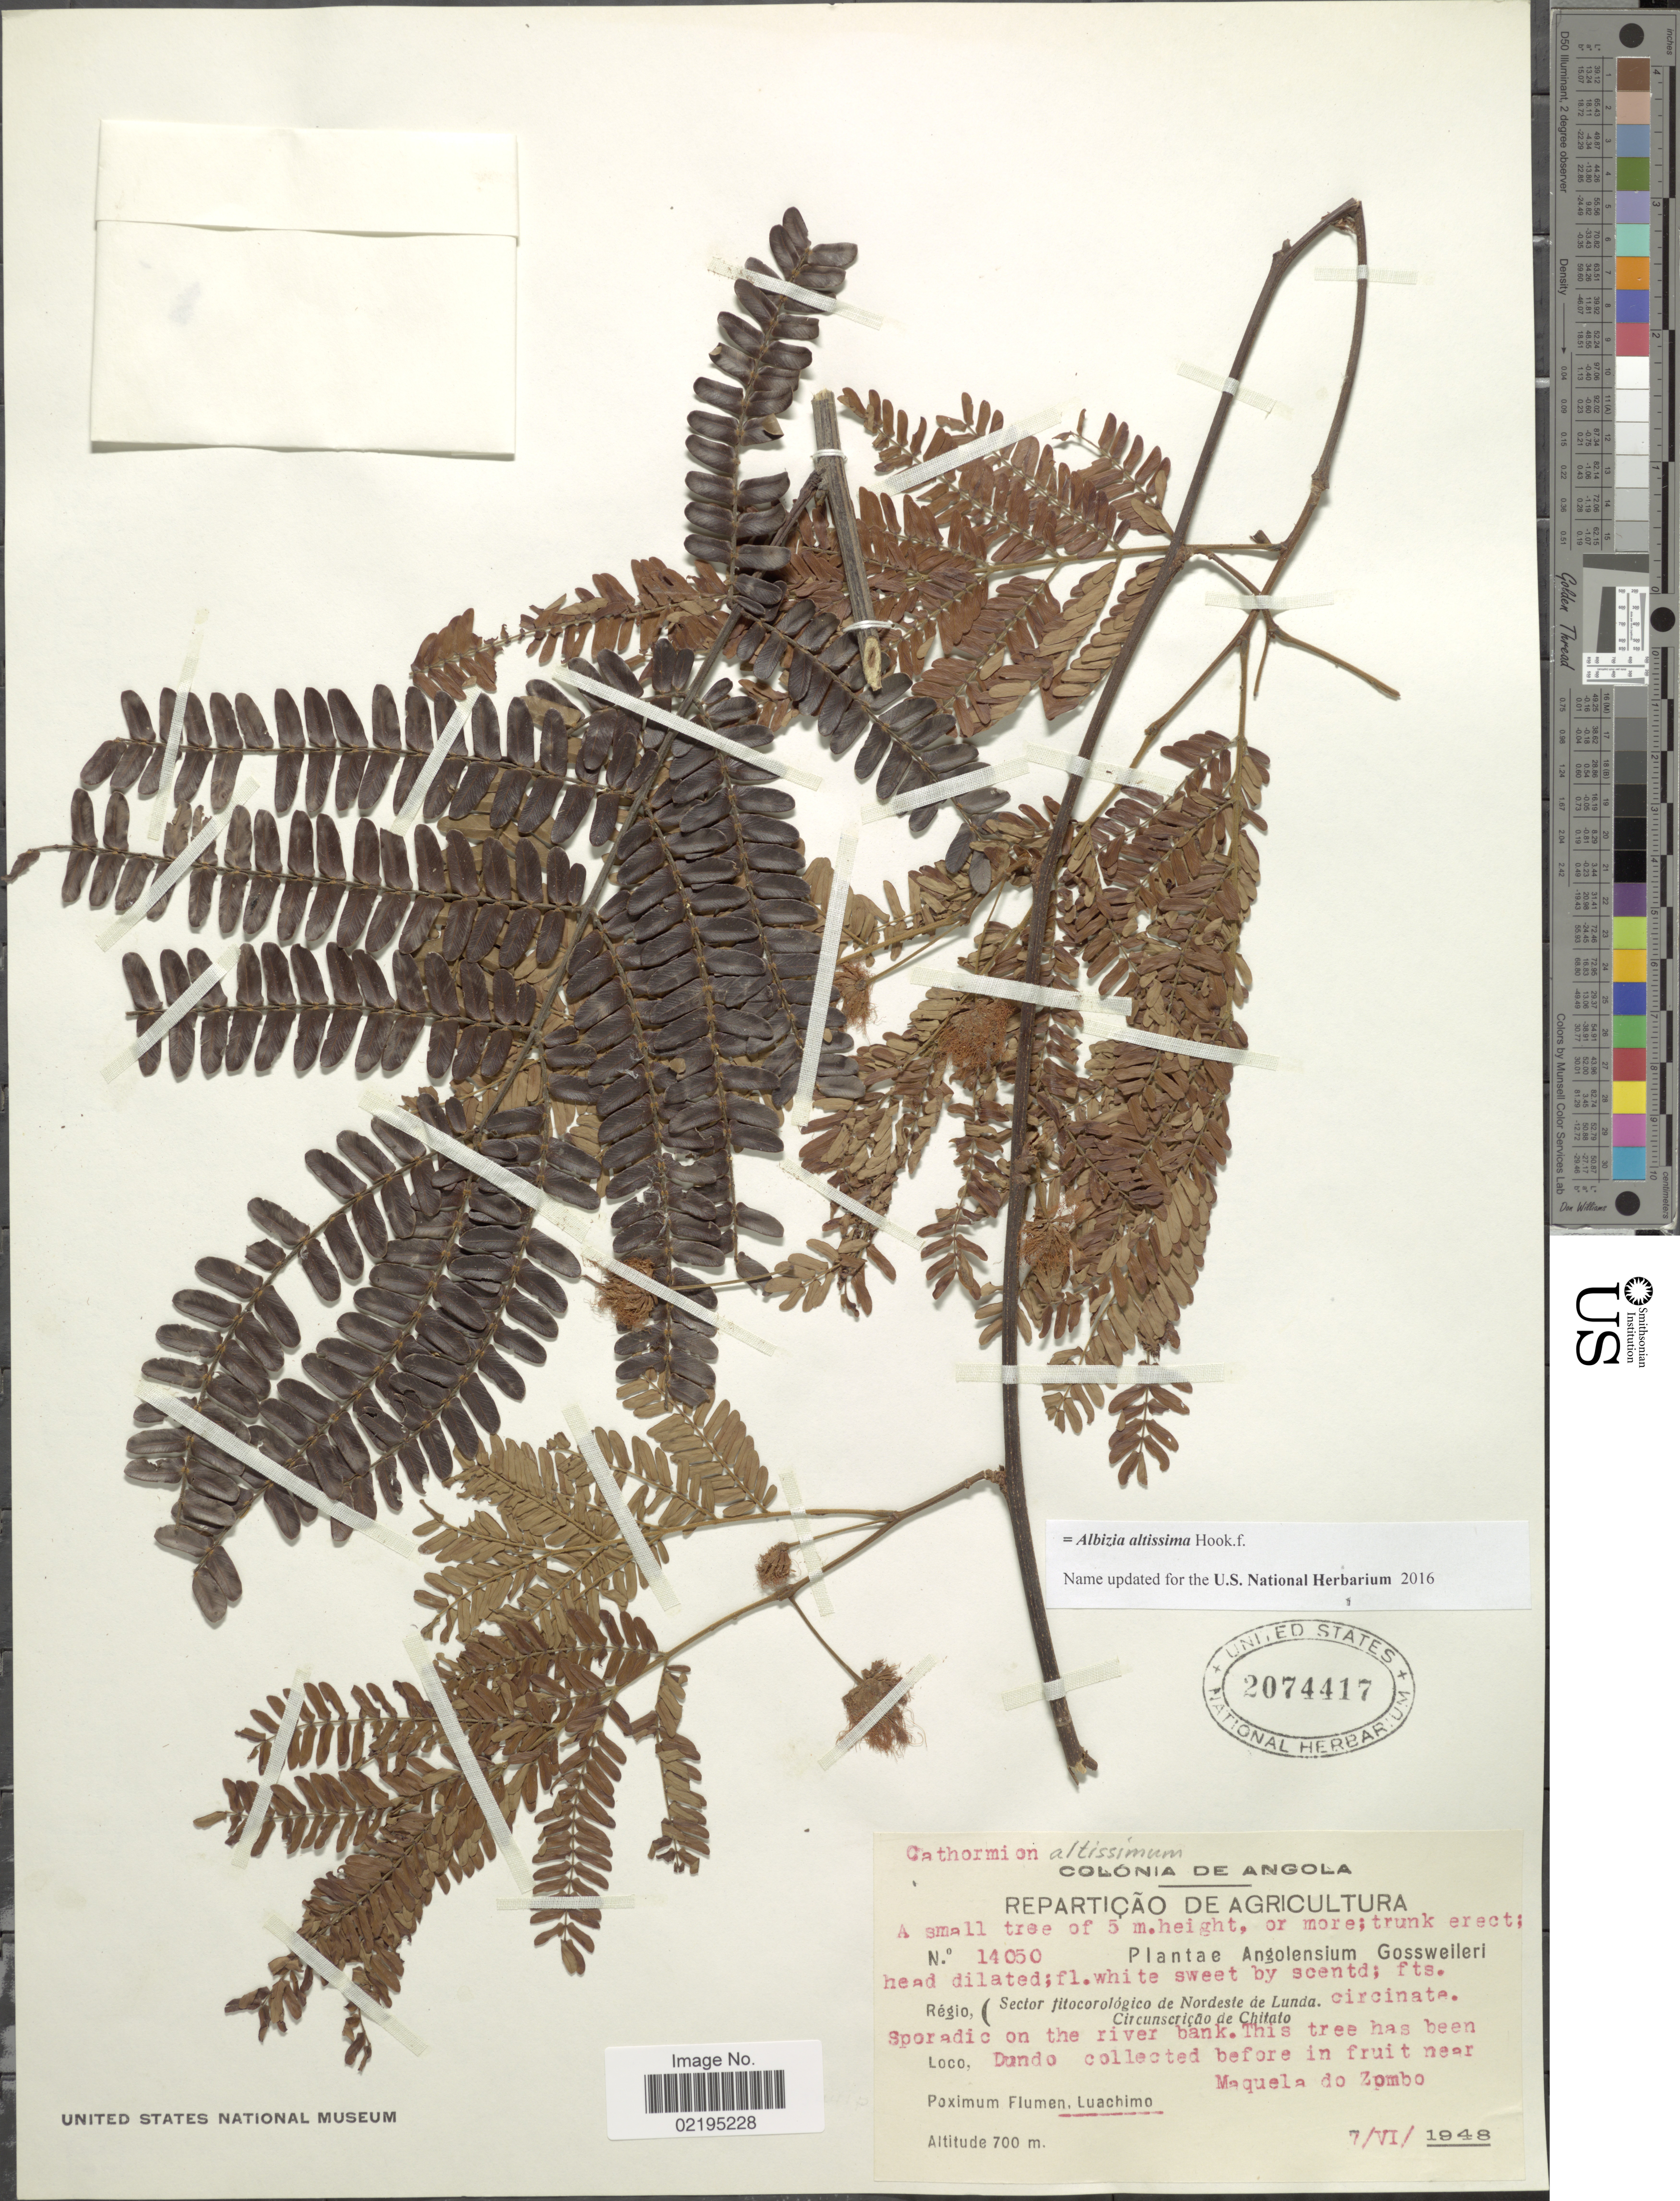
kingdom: Plantae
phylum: Tracheophyta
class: Magnoliopsida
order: Fabales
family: Fabaceae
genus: Osodendron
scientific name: Osodendron altissimum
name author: (Hook. f.) Koenen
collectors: Gossweiler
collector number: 14050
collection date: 1948-06-07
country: Angola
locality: Colonia de Angola, Regio, Sector fitocorologico de Nordeste de Lunda. Circunsericao de Chitato, Sporadic on the river bank. This tree has been collected before in fruit near Maquela do Zombo, Dundo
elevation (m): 700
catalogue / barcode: US 2074417